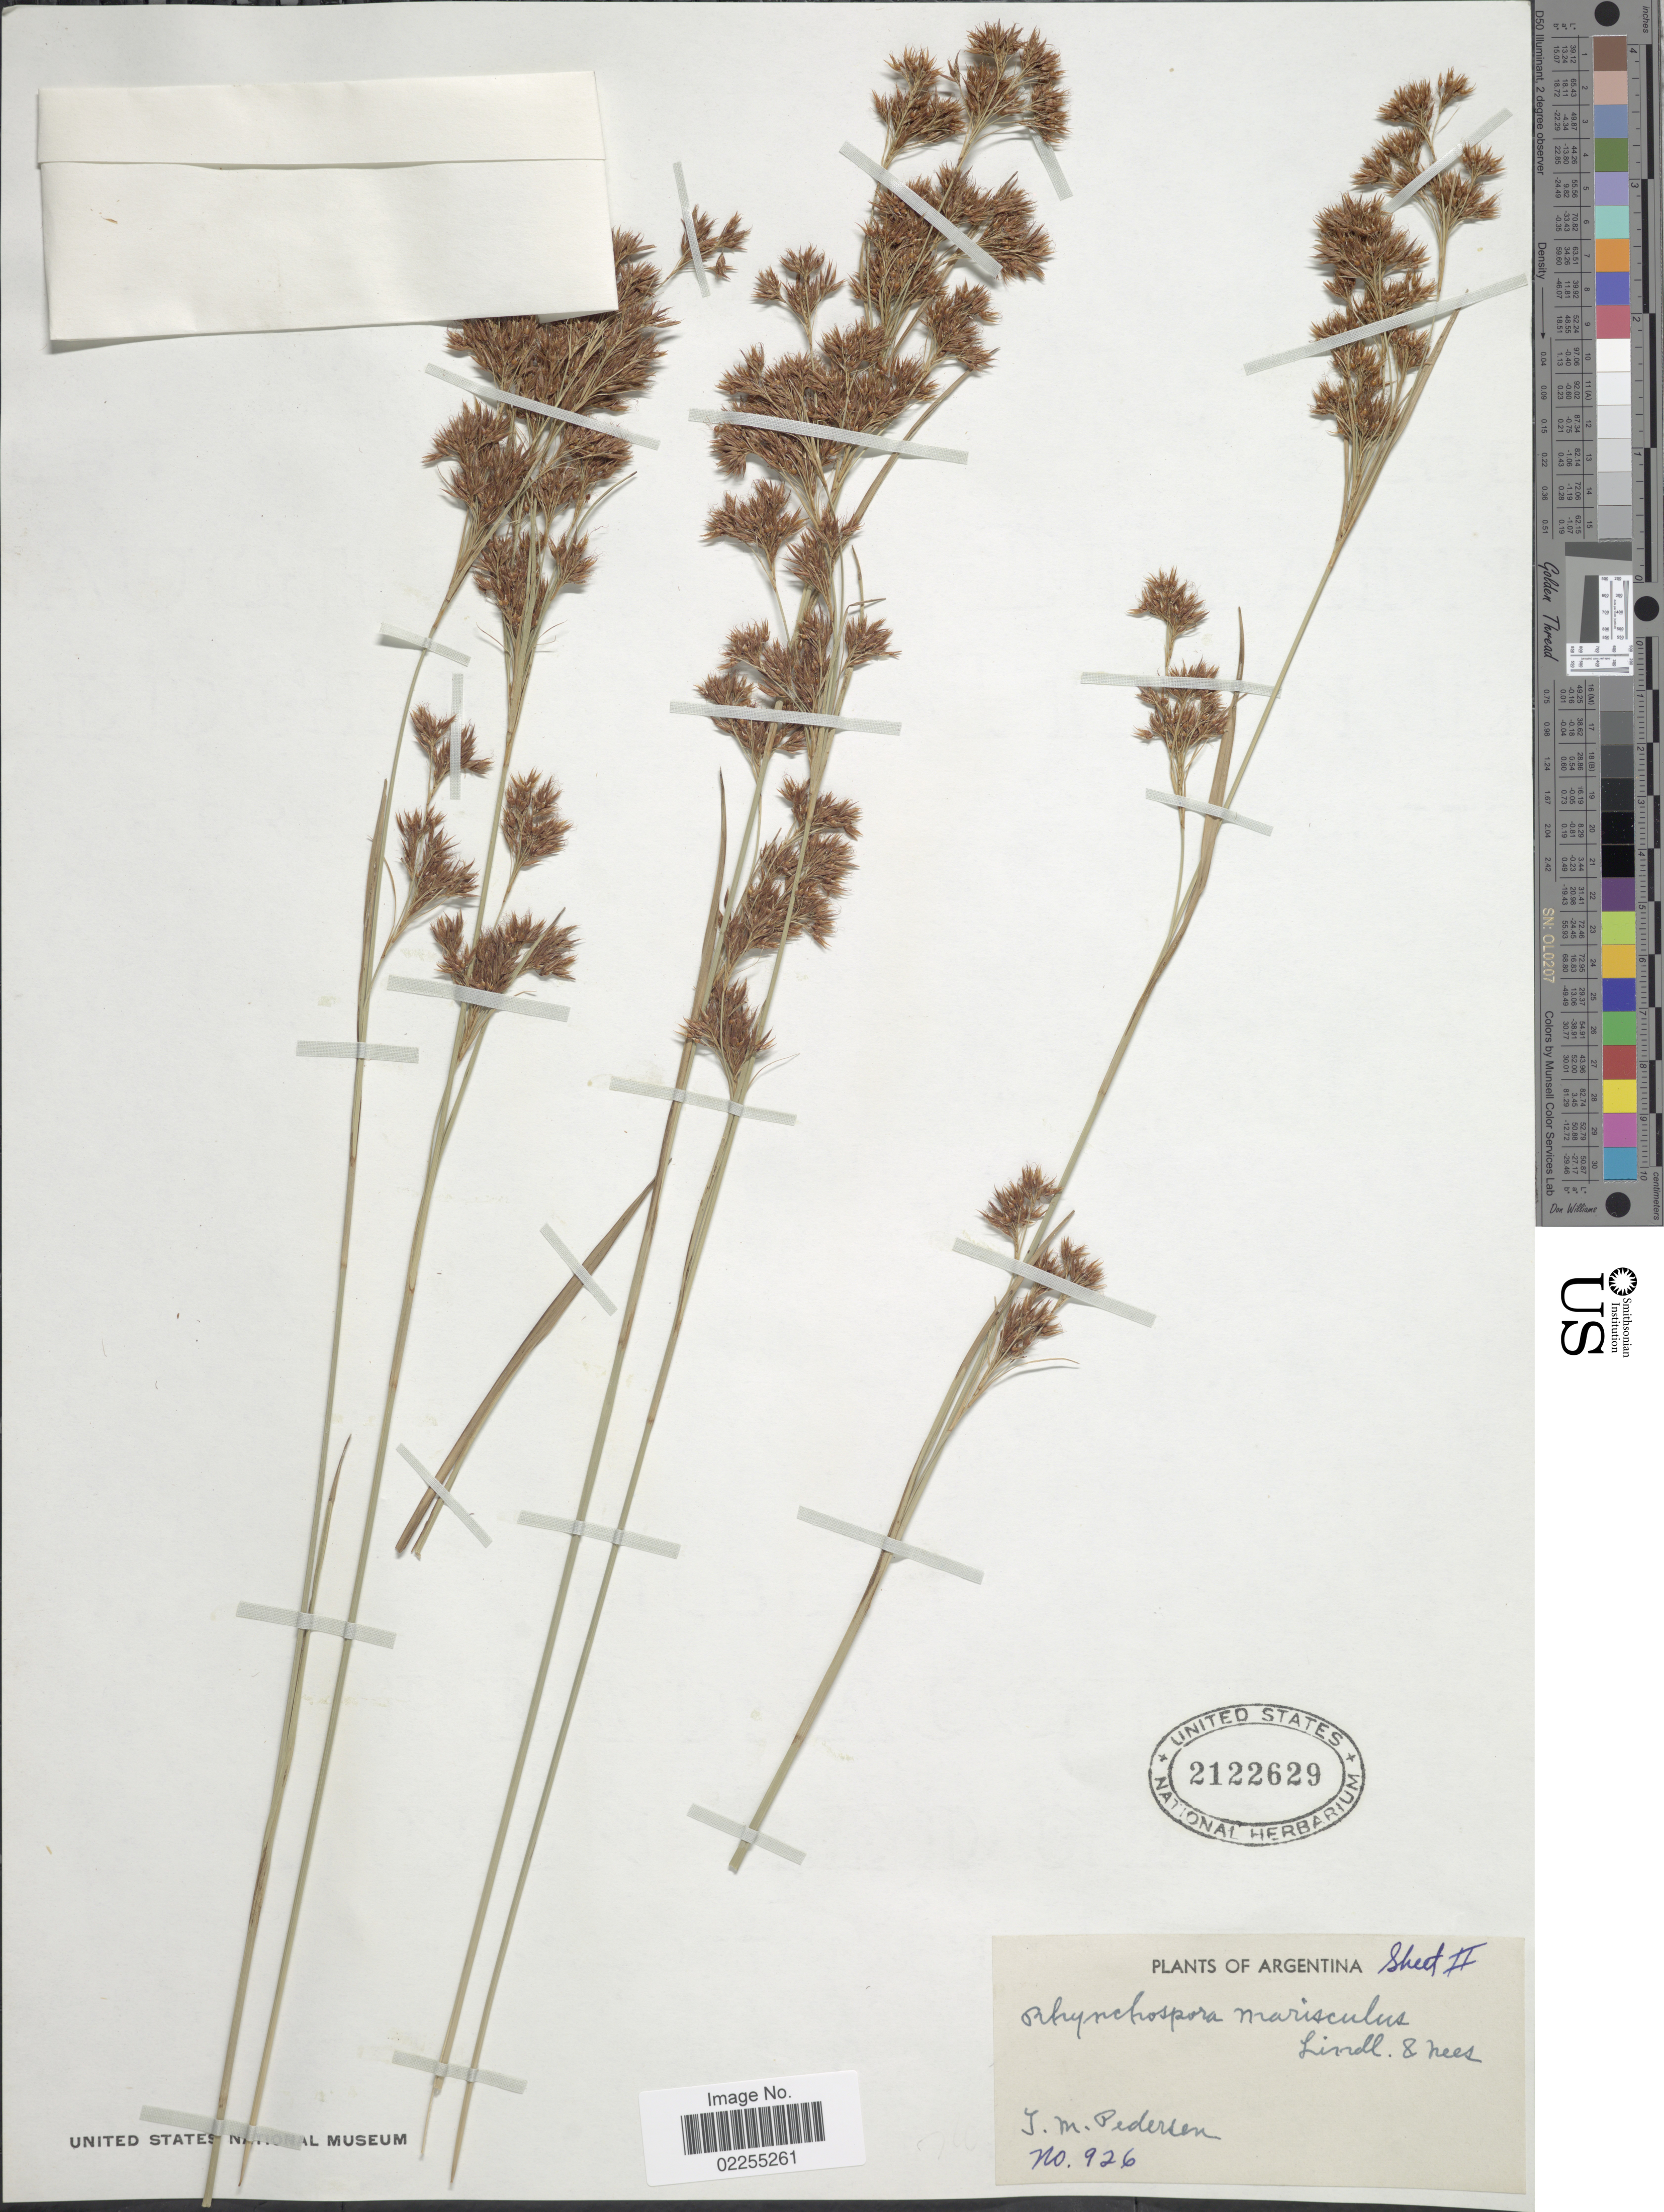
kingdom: Plantae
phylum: Tracheophyta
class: Liliopsida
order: Poales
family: Cyperaceae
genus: Rhynchospora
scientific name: Rhynchospora marisculus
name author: Lindl. & Nees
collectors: T. M. Pedersen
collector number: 926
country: Argentina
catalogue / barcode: US 2122629